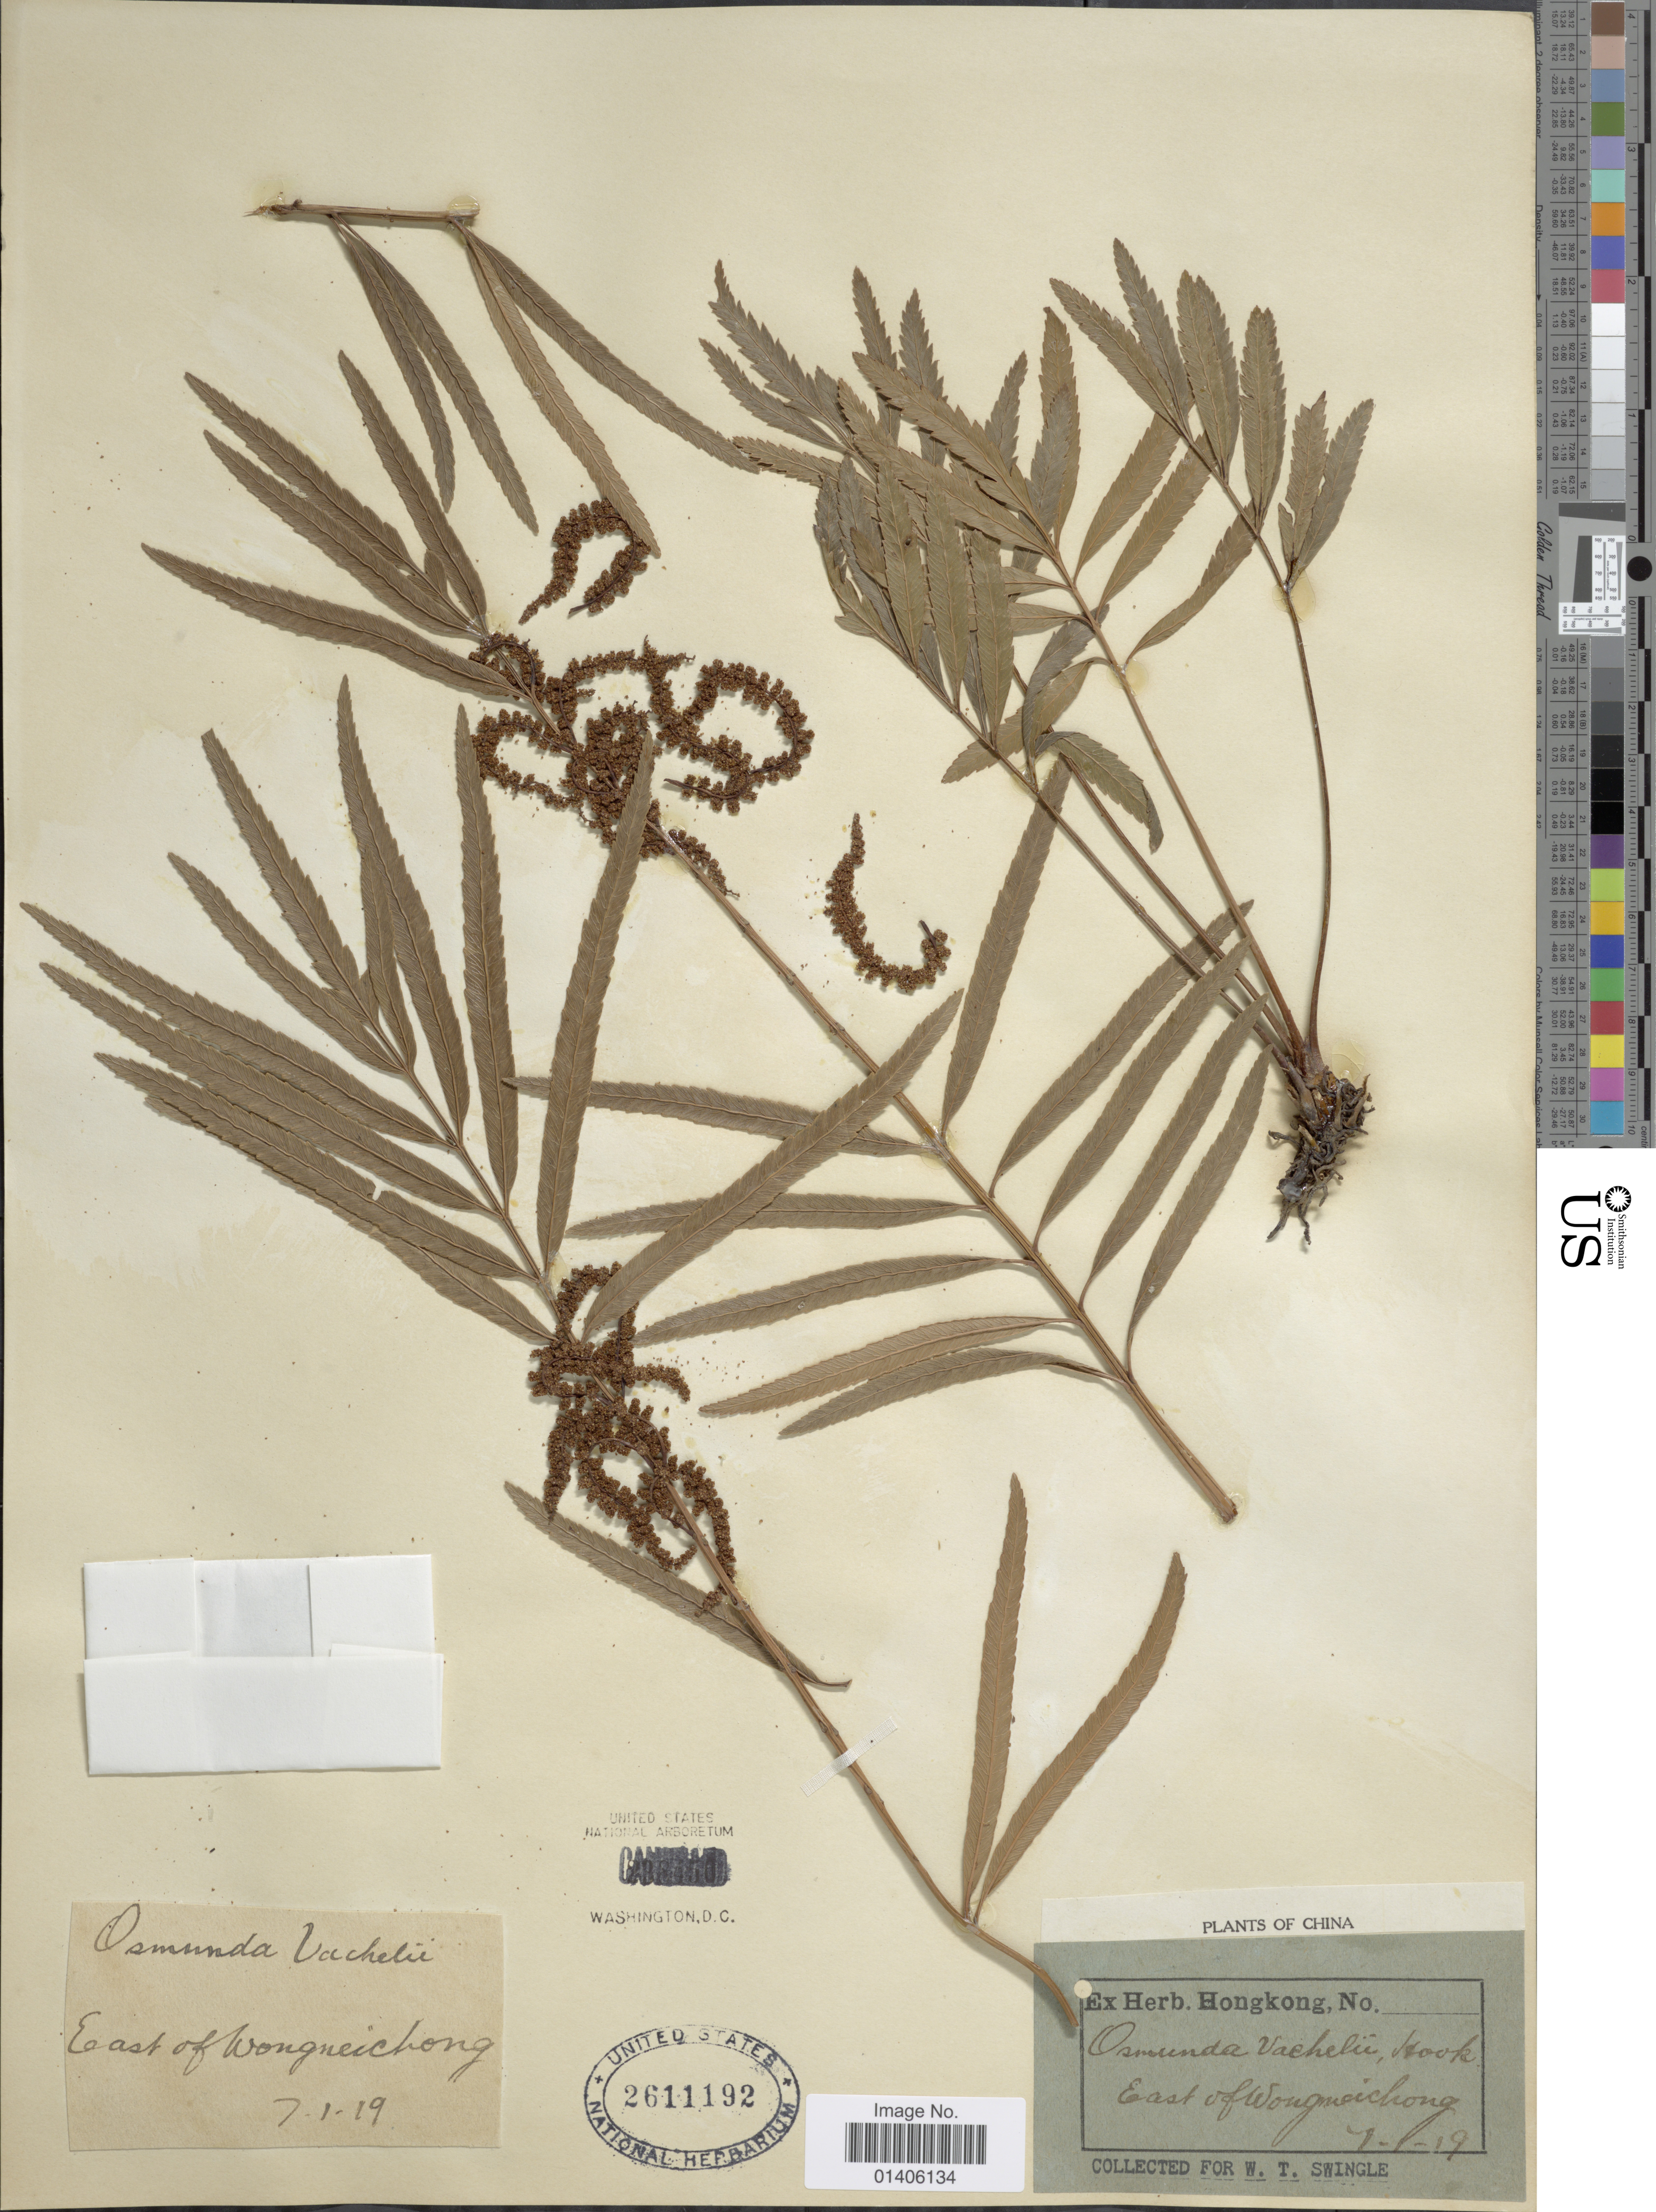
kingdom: Plantae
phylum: Tracheophyta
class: Polypodiopsida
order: Osmundales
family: Osmundaceae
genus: Osmunda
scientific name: Osmunda vachellii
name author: Hook.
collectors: W. T. Swingle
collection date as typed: Transcribed d/m/y: 7/1/19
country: China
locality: East of Wongneichong [interpreted]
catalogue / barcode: US 2611192